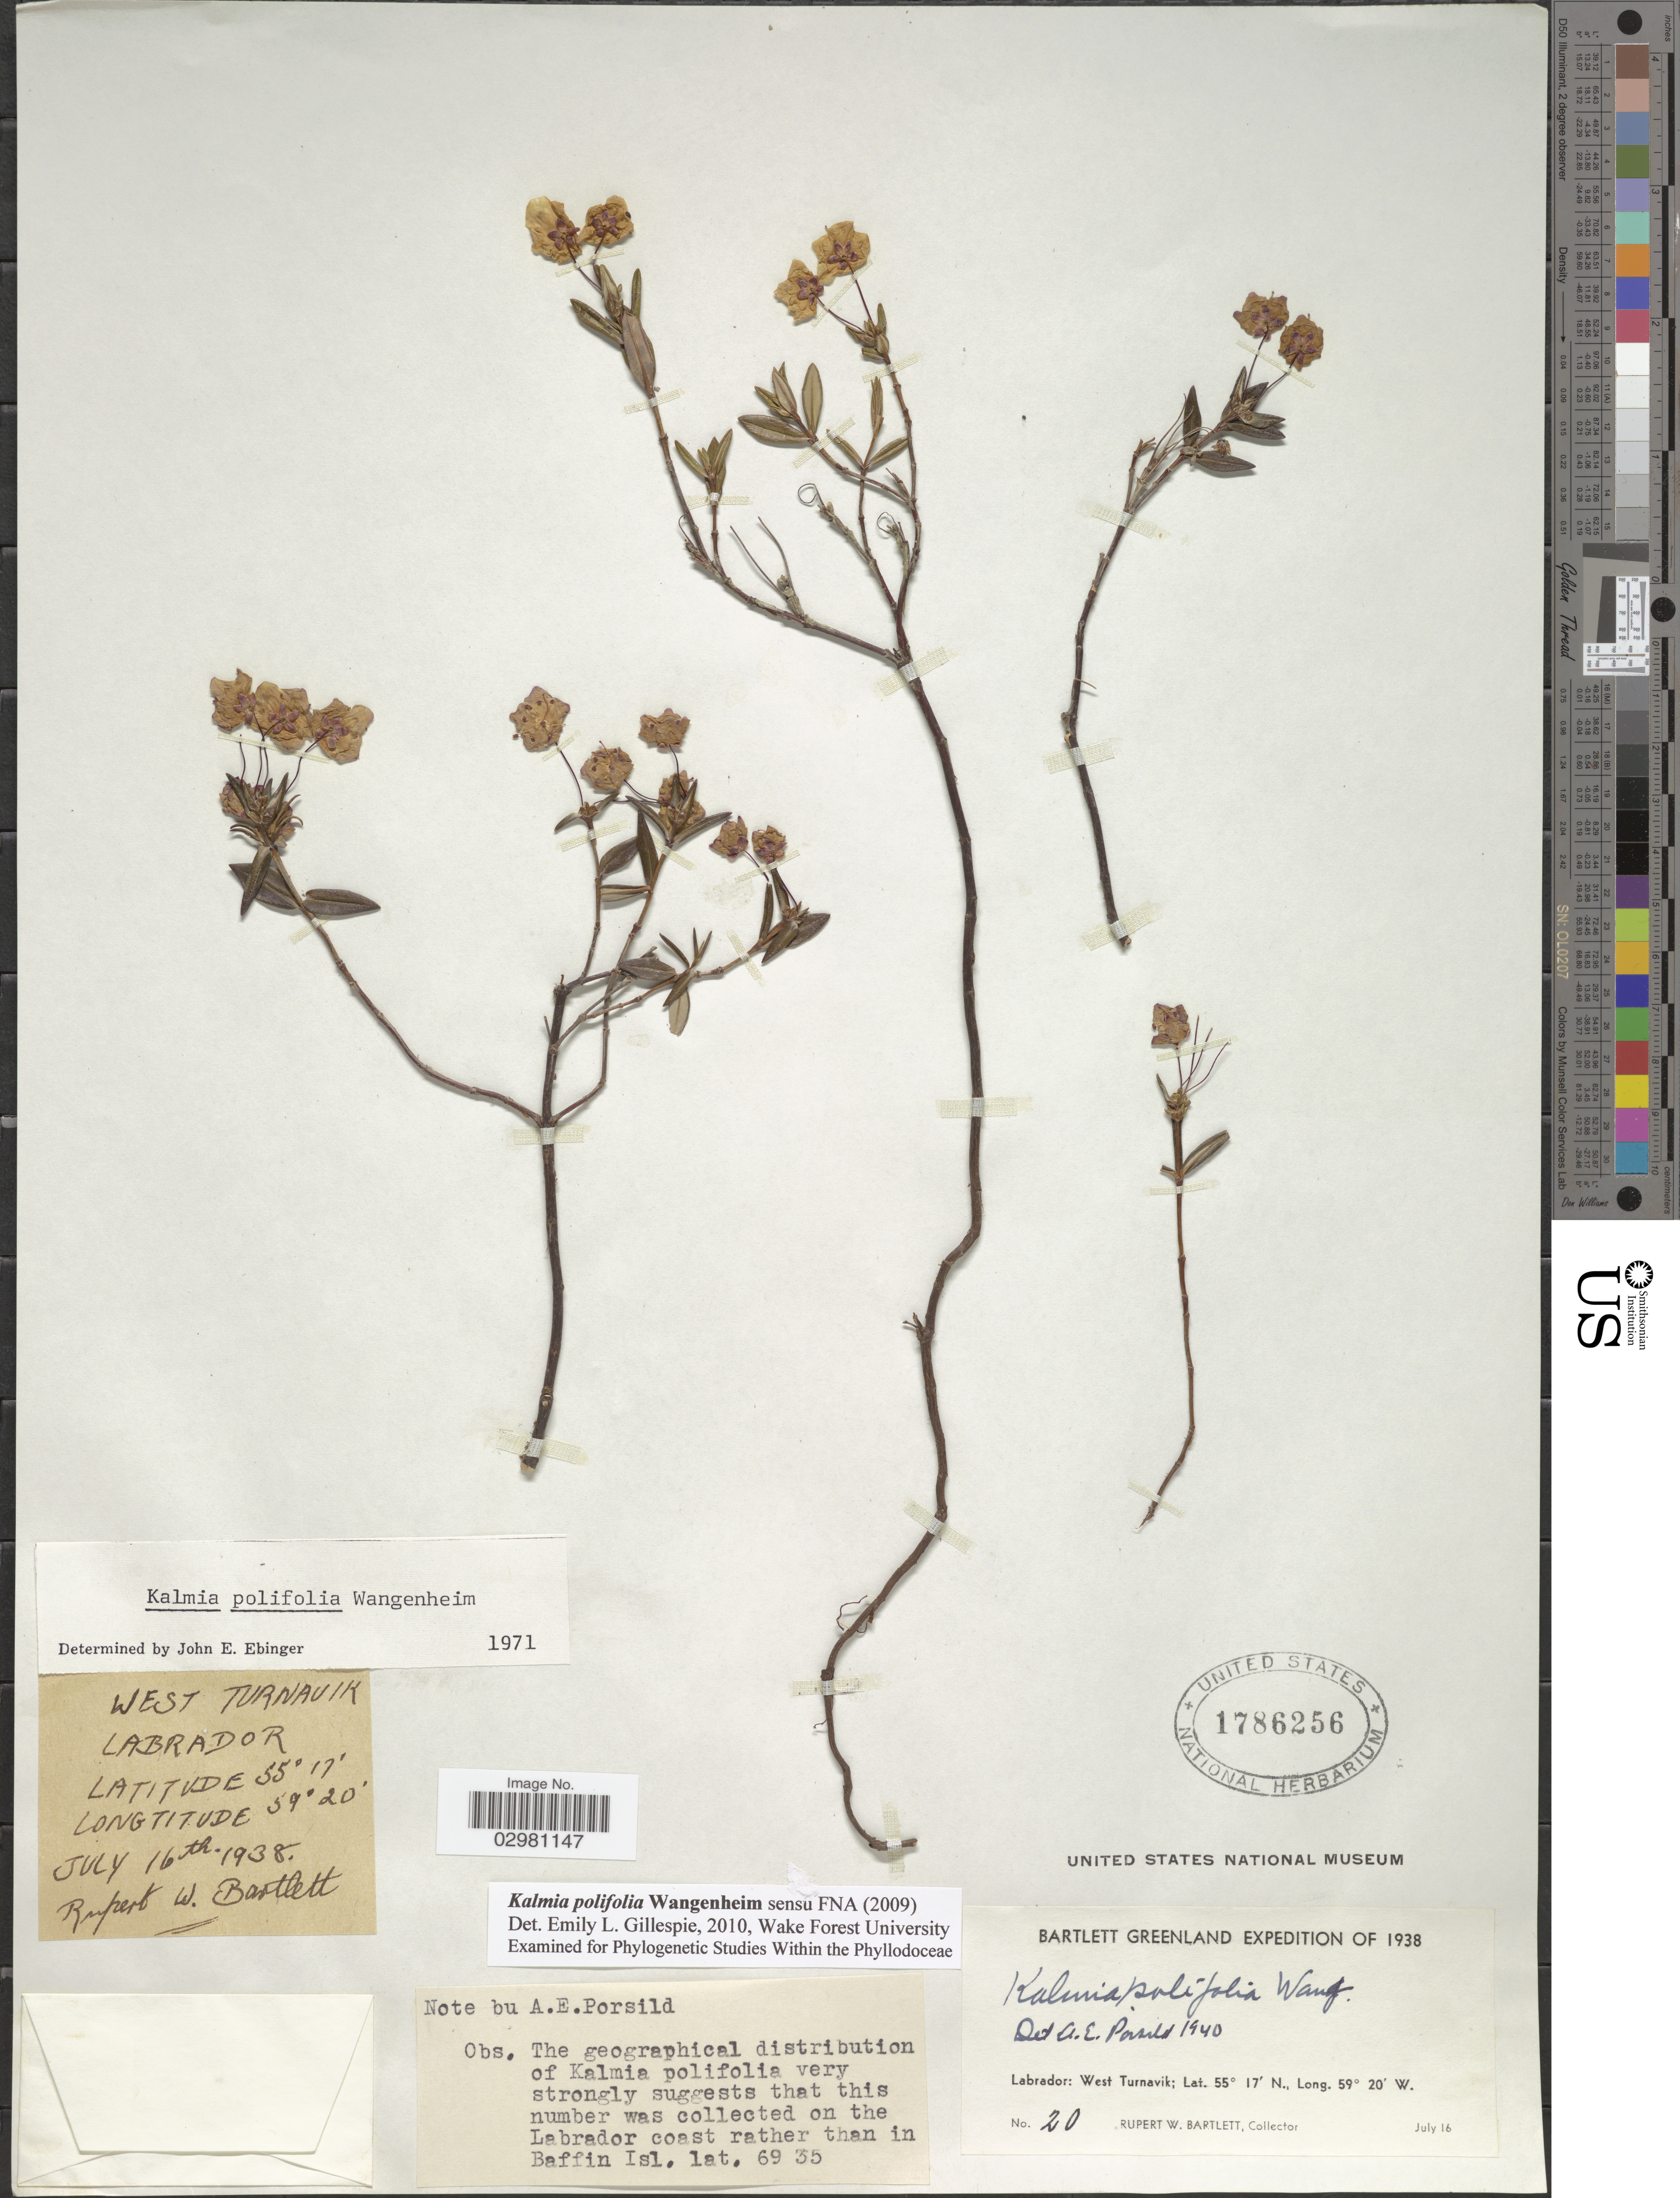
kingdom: Plantae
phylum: Tracheophyta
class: Magnoliopsida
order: Ericales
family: Ericaceae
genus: Kalmia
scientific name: Kalmia polifolia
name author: Wangenh.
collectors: R. W. Bartlett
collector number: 20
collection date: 1938-07-16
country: Canada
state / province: Newfoundland and Labrador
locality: Labrador: West Turnavik.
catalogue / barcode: US 1786256